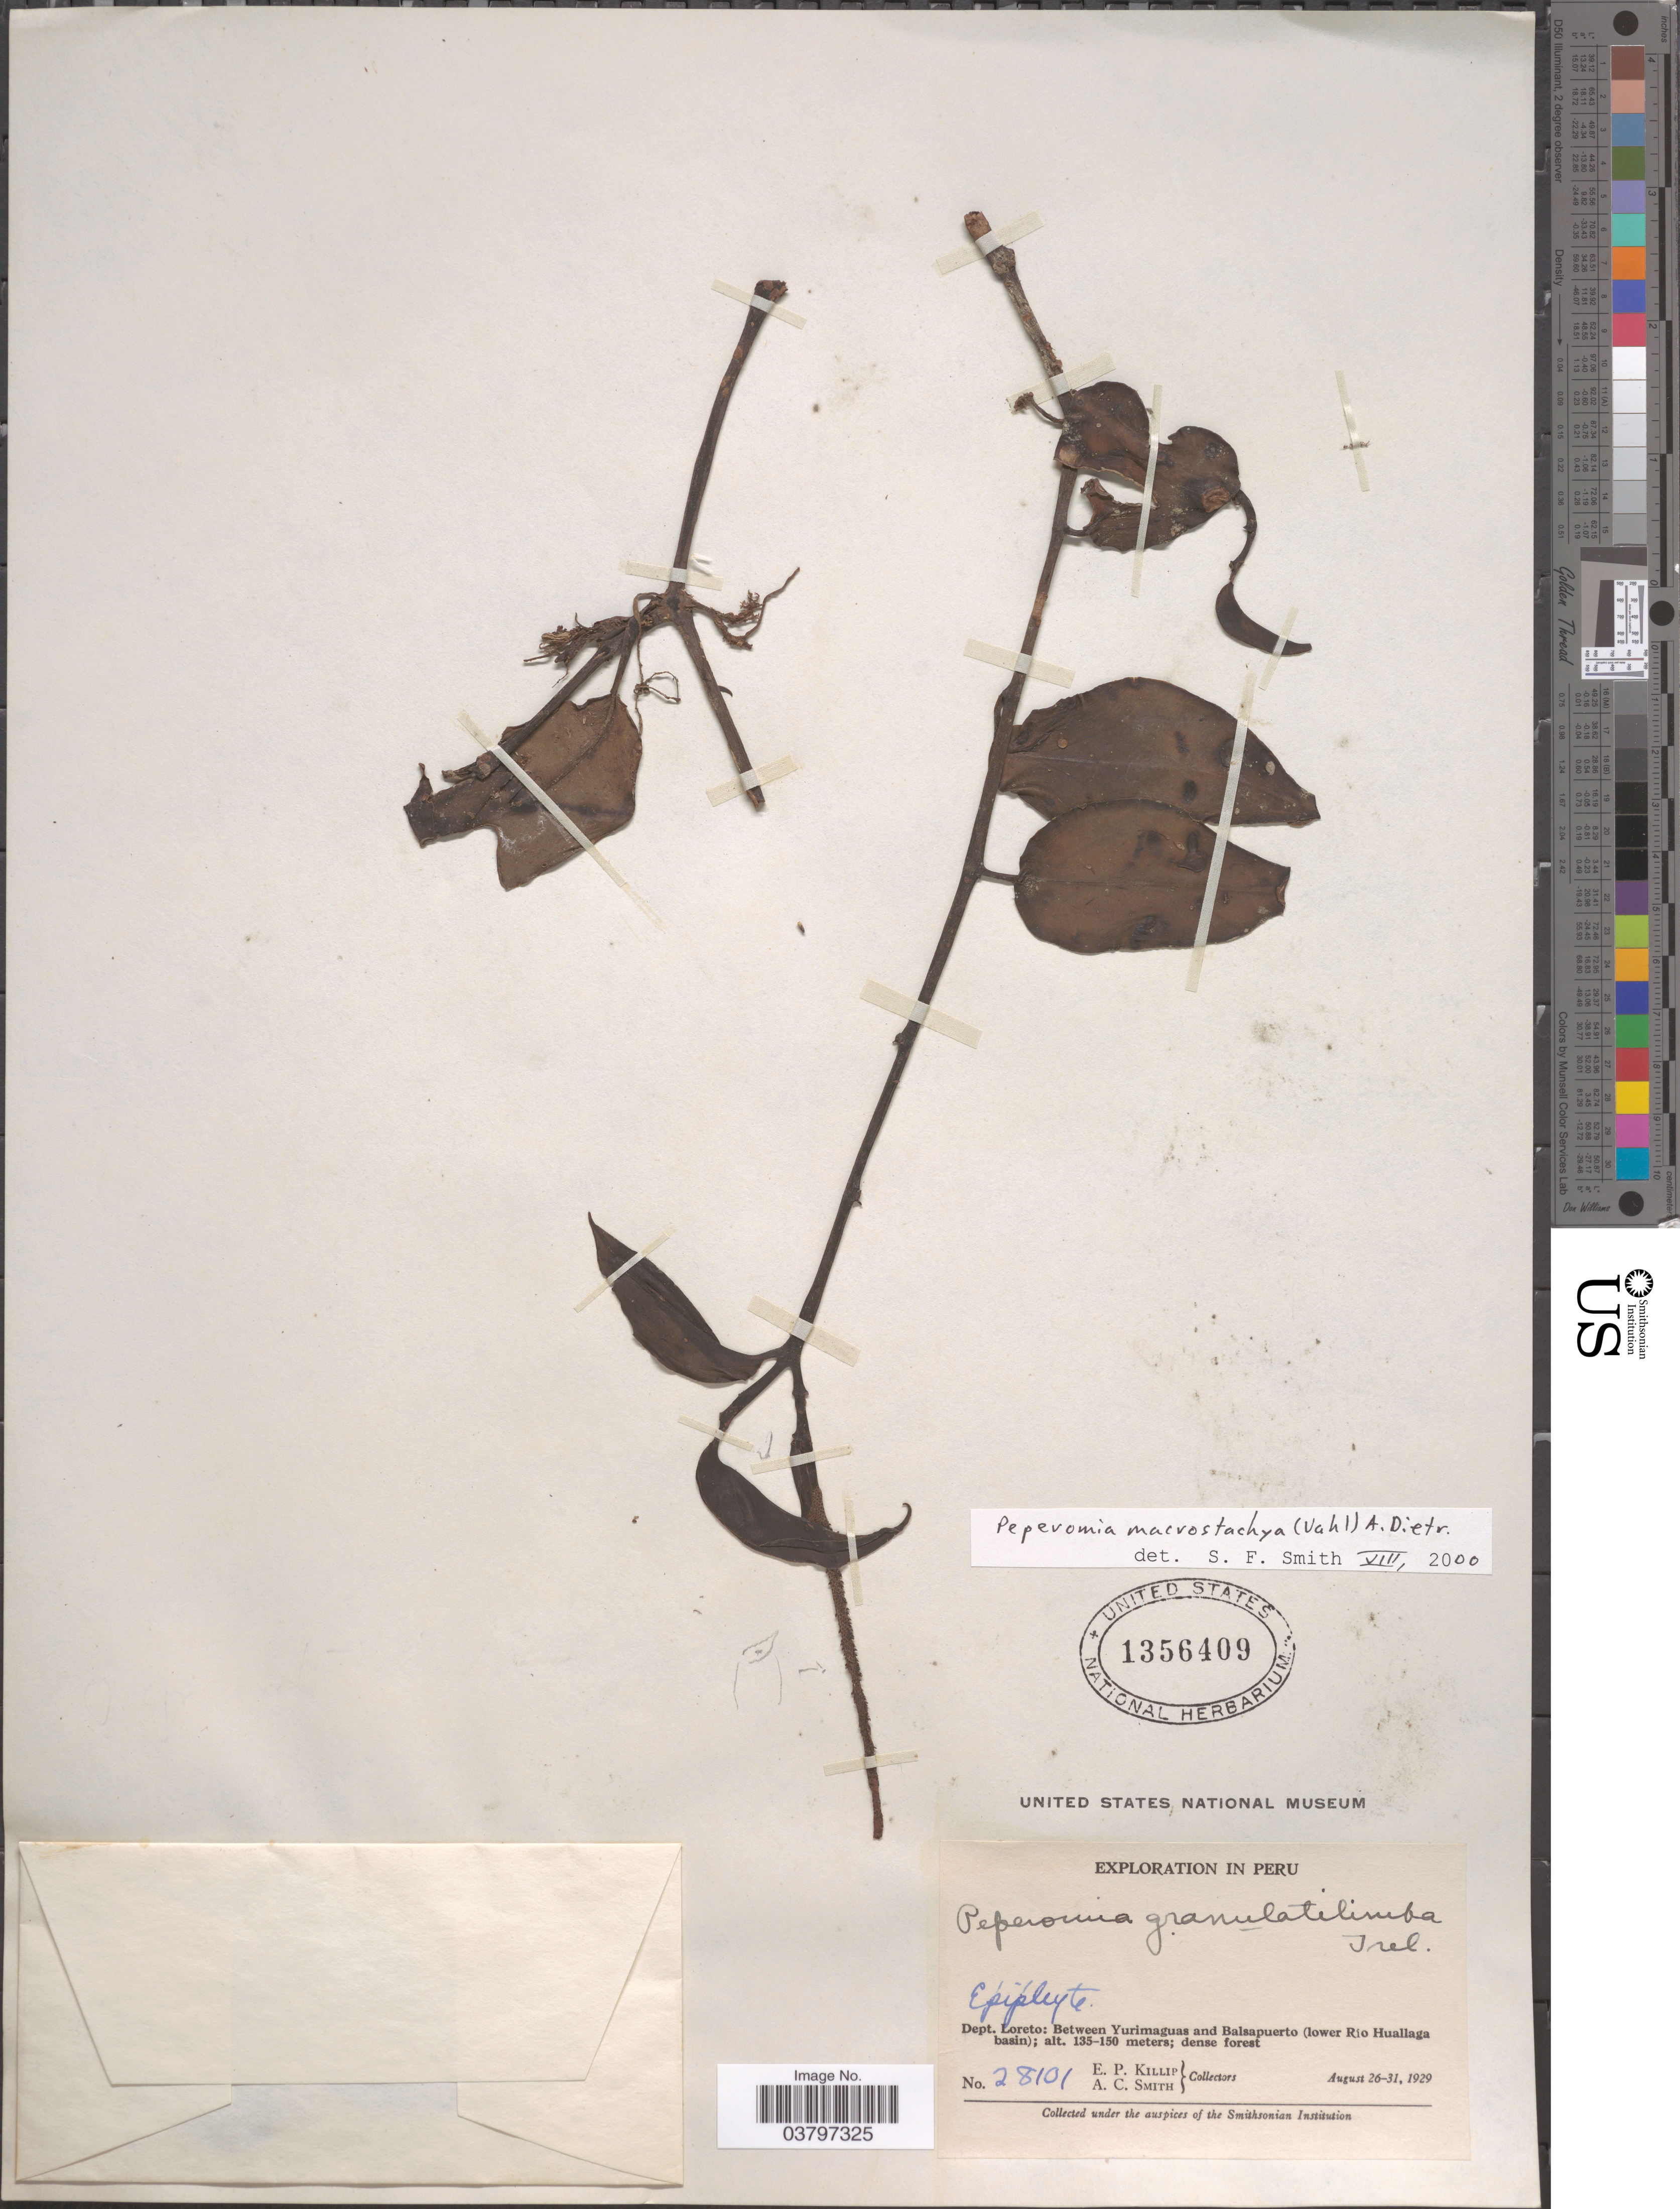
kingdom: Plantae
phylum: Tracheophyta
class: Magnoliopsida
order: Piperales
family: Piperaceae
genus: Peperomia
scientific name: Peperomia granulatilimba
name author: Trel.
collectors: E. P. Killip & A. C. Smith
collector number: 28101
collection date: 1929-08-26/1929-08-31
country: Peru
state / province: Loreto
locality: Dept. Loreto: Between Yurimaguas and Balsapuerto (lower Río Huallaga basin).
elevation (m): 135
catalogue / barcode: US 1356409